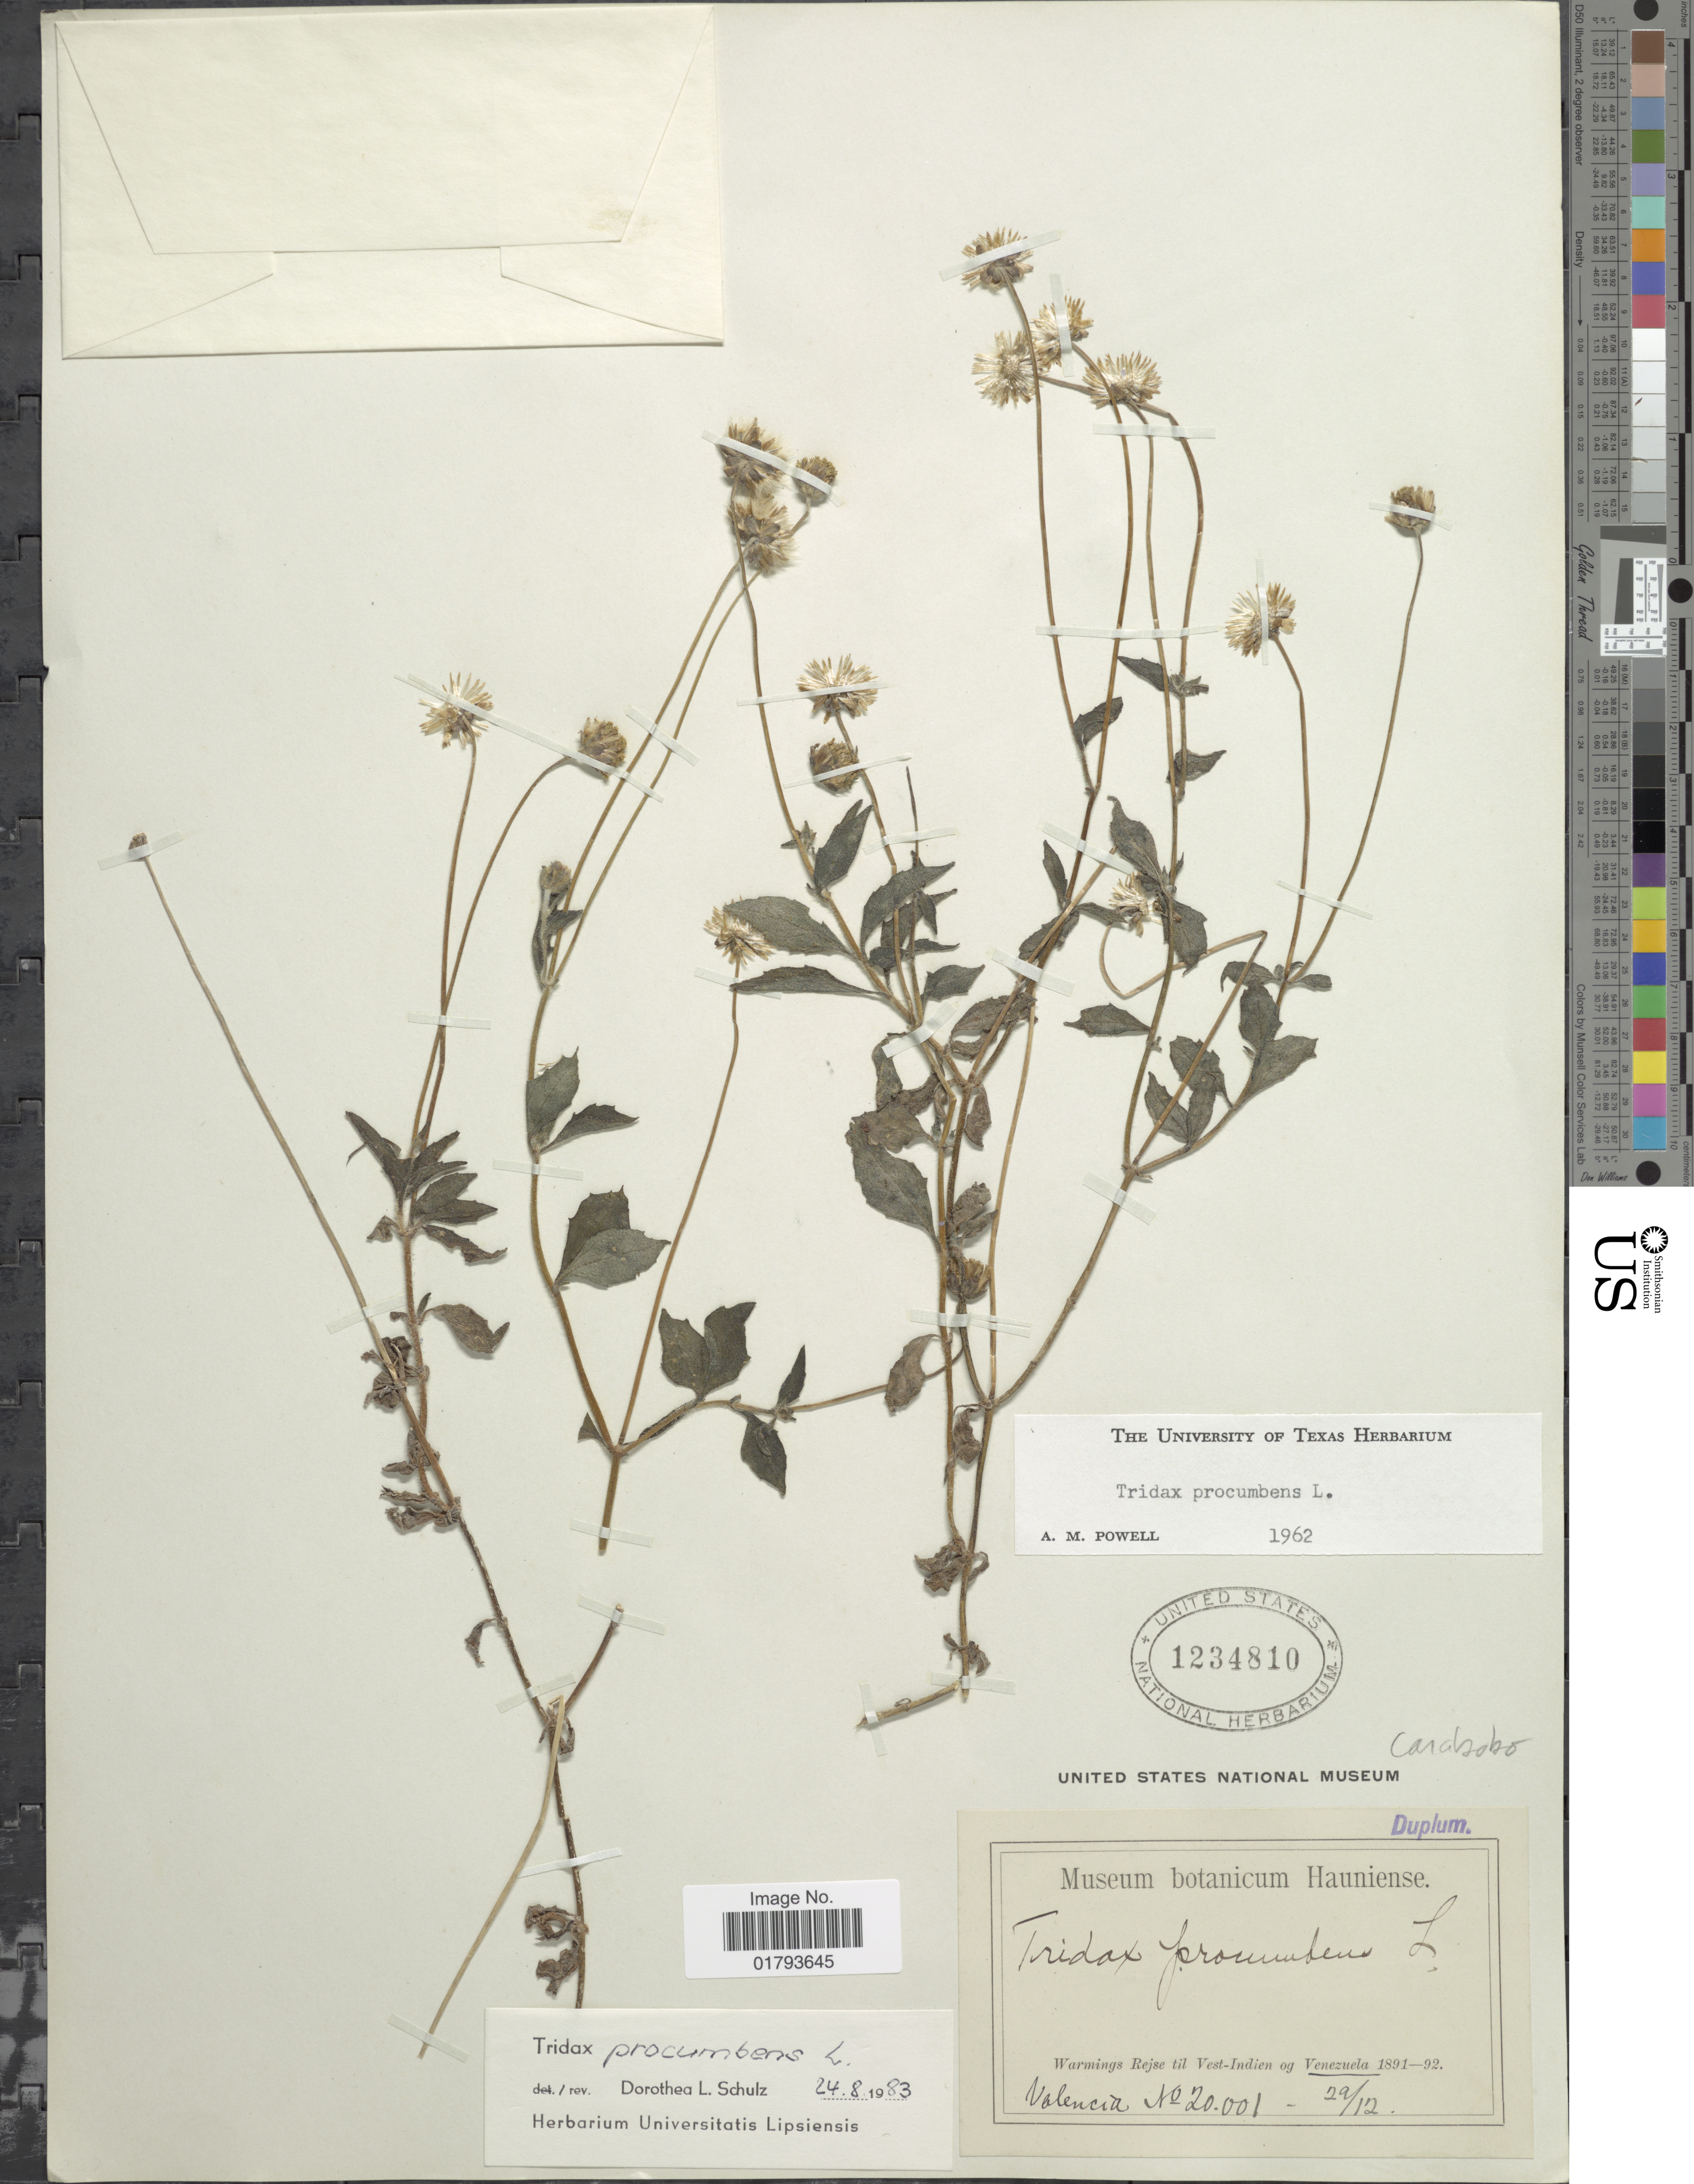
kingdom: Plantae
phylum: Tracheophyta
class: Magnoliopsida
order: Asterales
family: Asteraceae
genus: Tridax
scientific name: Tridax procumbens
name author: L.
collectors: -. Valencia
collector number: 20001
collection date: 1891-12-29/1892-12-29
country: Venezuela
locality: Vest-Indien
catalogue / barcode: US 1234810